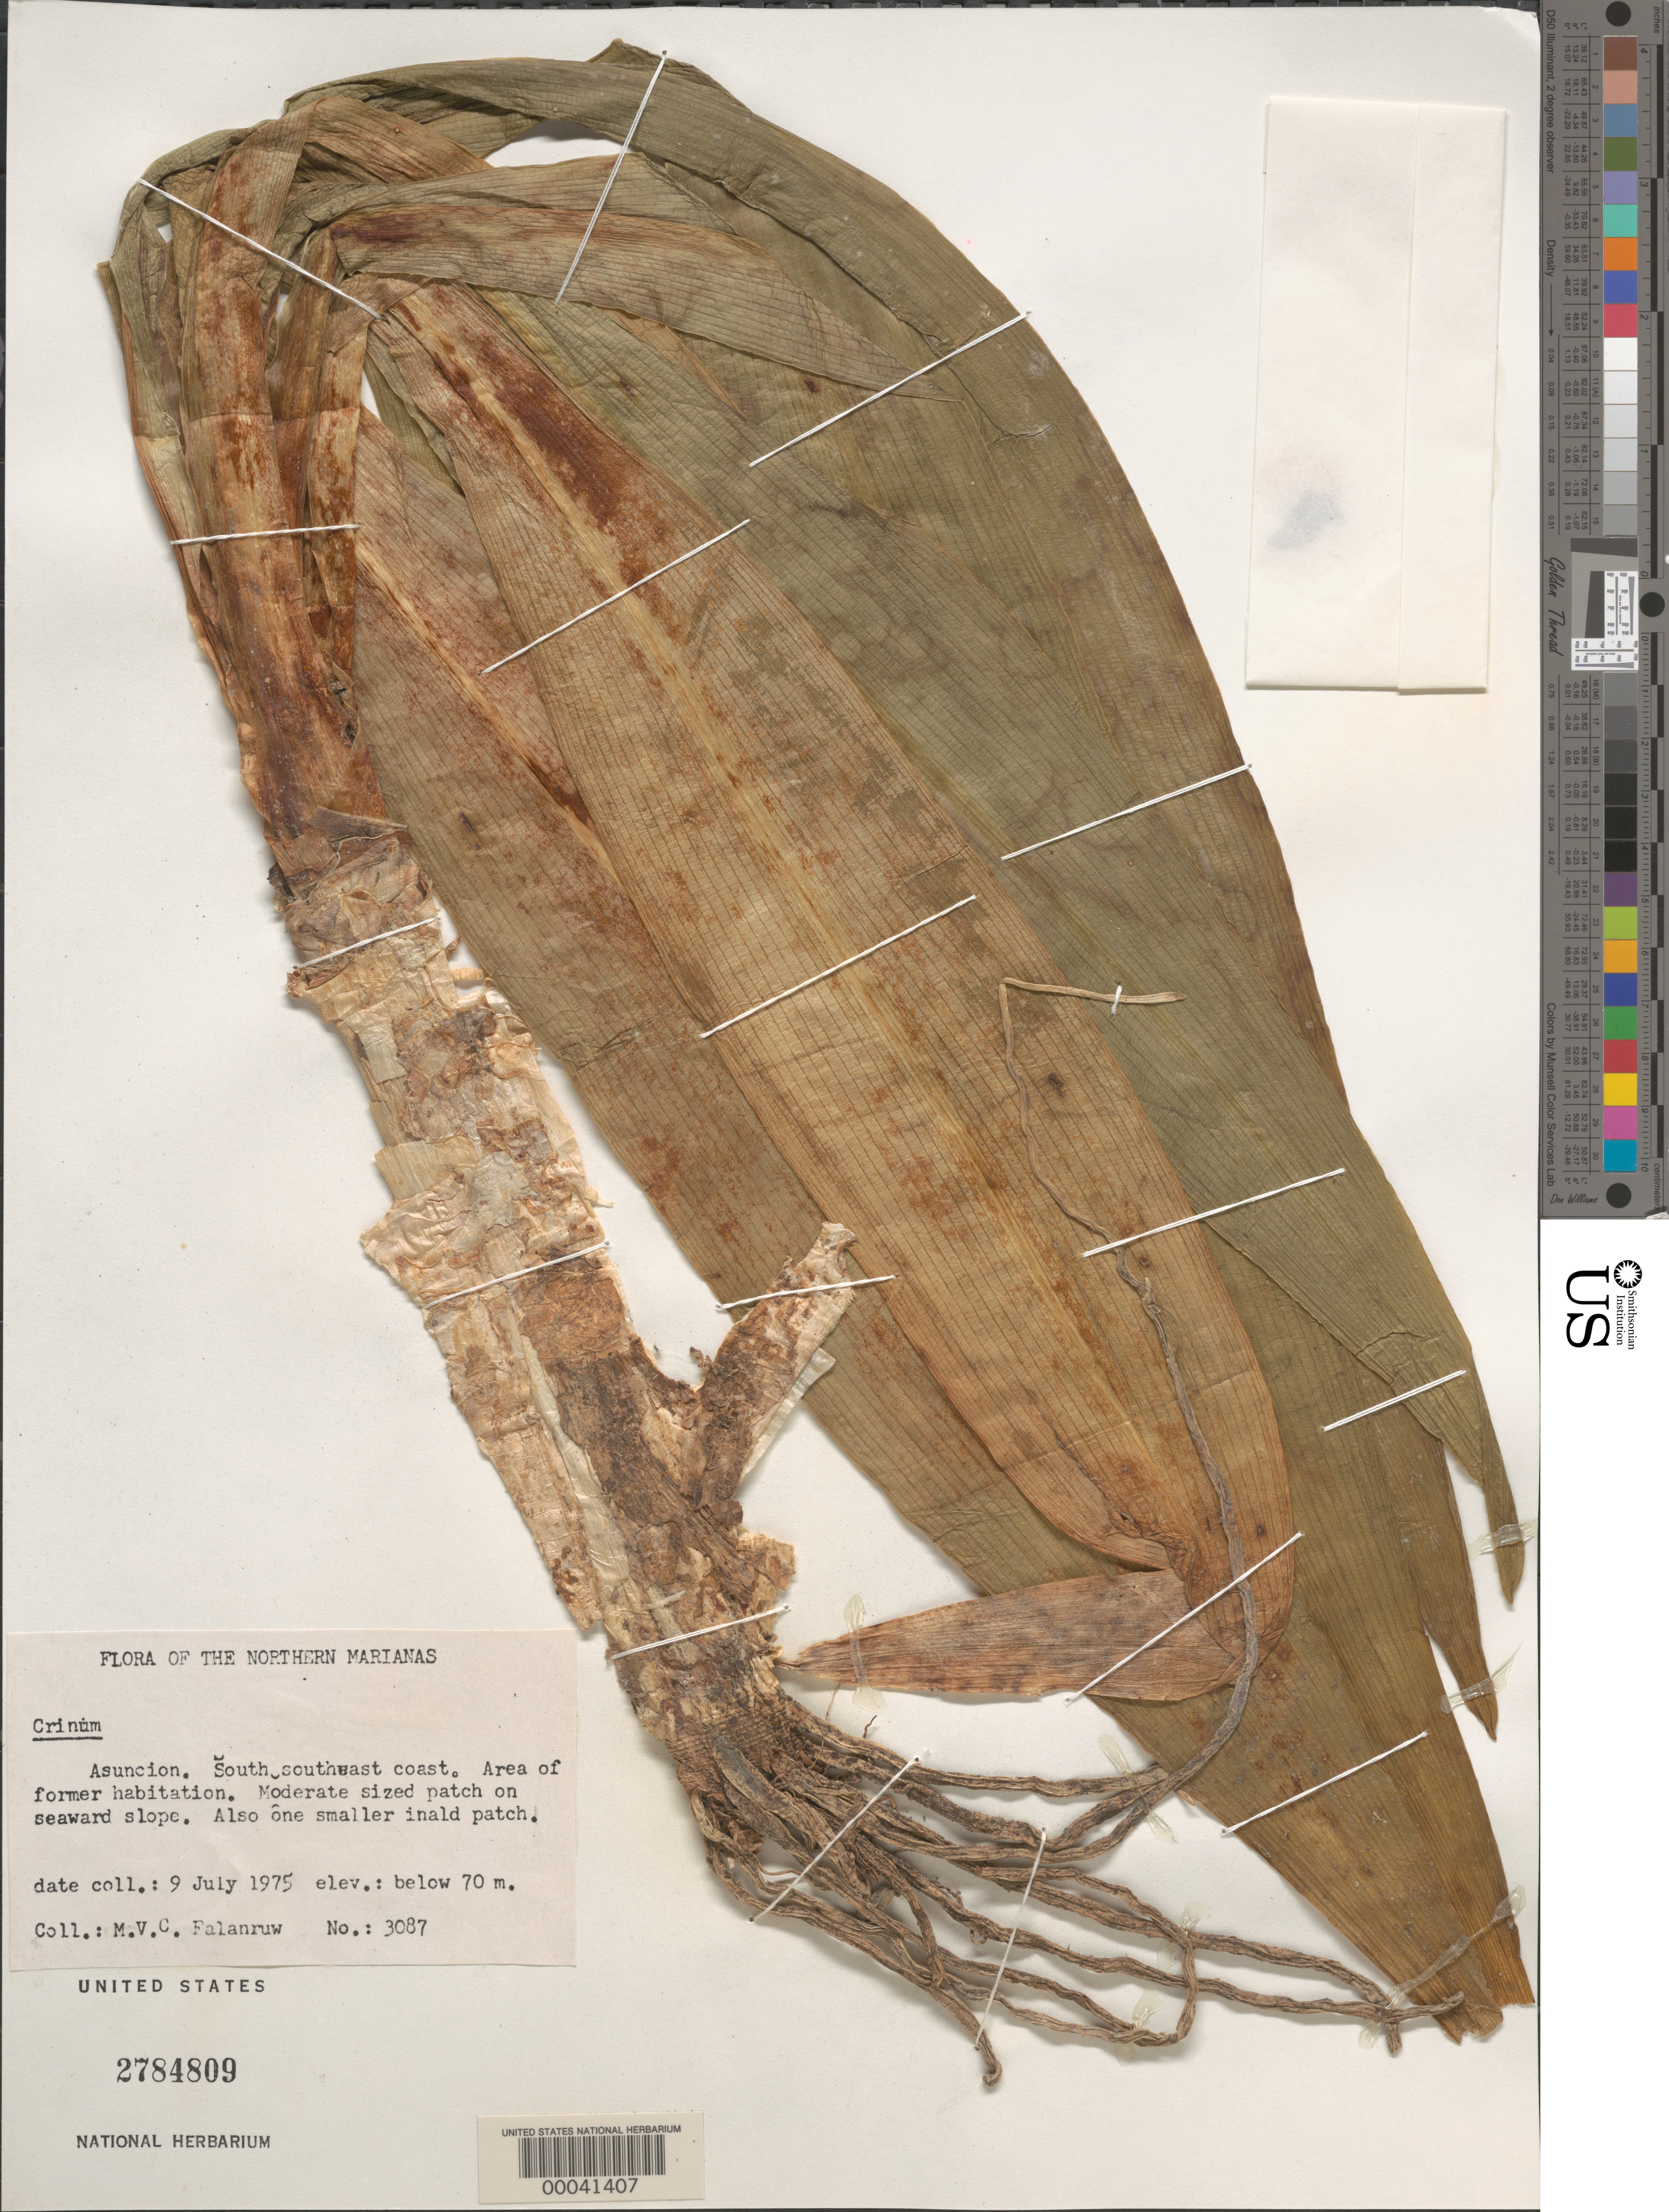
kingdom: Plantae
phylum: Tracheophyta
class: Liliopsida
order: Asparagales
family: Amaryllidaceae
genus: Crinum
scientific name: Crinum sp.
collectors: M. V. Falanruw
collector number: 3087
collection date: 1975-07-09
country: Northern Mariana Islands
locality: Asuncion. South southeast coast.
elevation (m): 70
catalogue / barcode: US 2784809